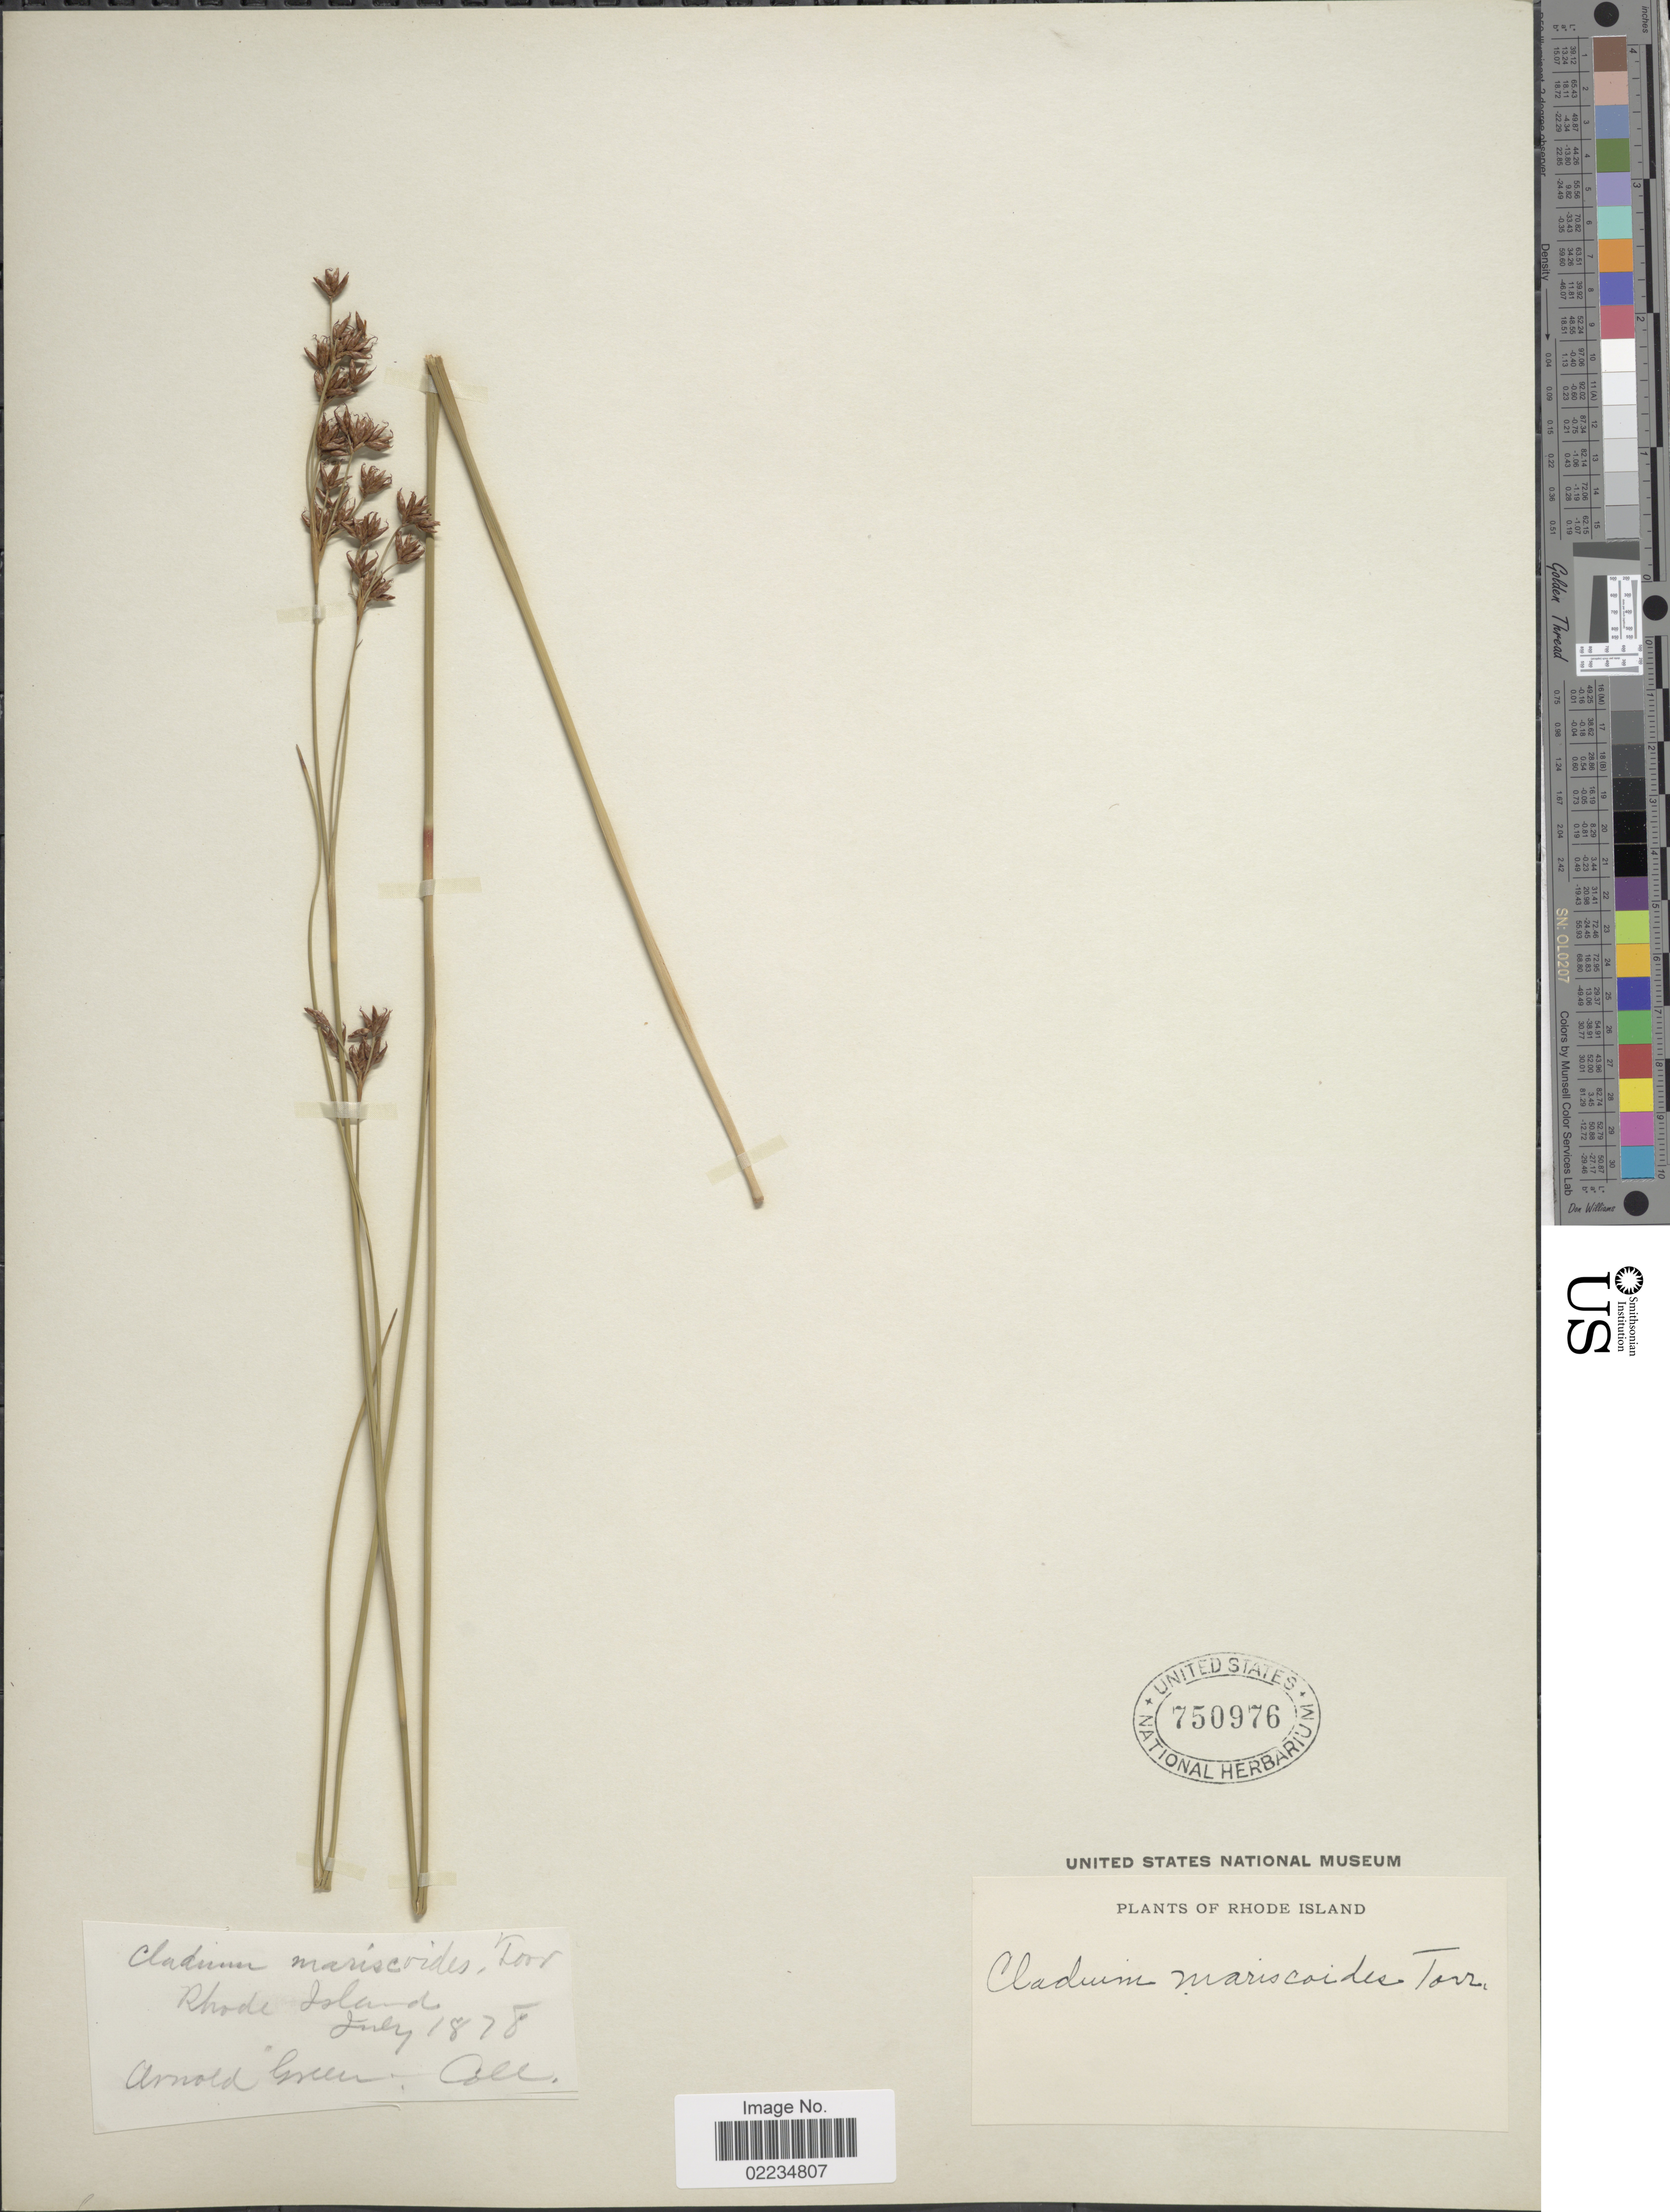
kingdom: Plantae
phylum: Tracheophyta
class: Liliopsida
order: Poales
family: Cyperaceae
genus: Cladium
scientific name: Cladium mariscoides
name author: (Muhl.) Torr.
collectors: A. Green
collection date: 1878-07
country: United States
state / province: Rhode Island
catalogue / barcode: US 750976